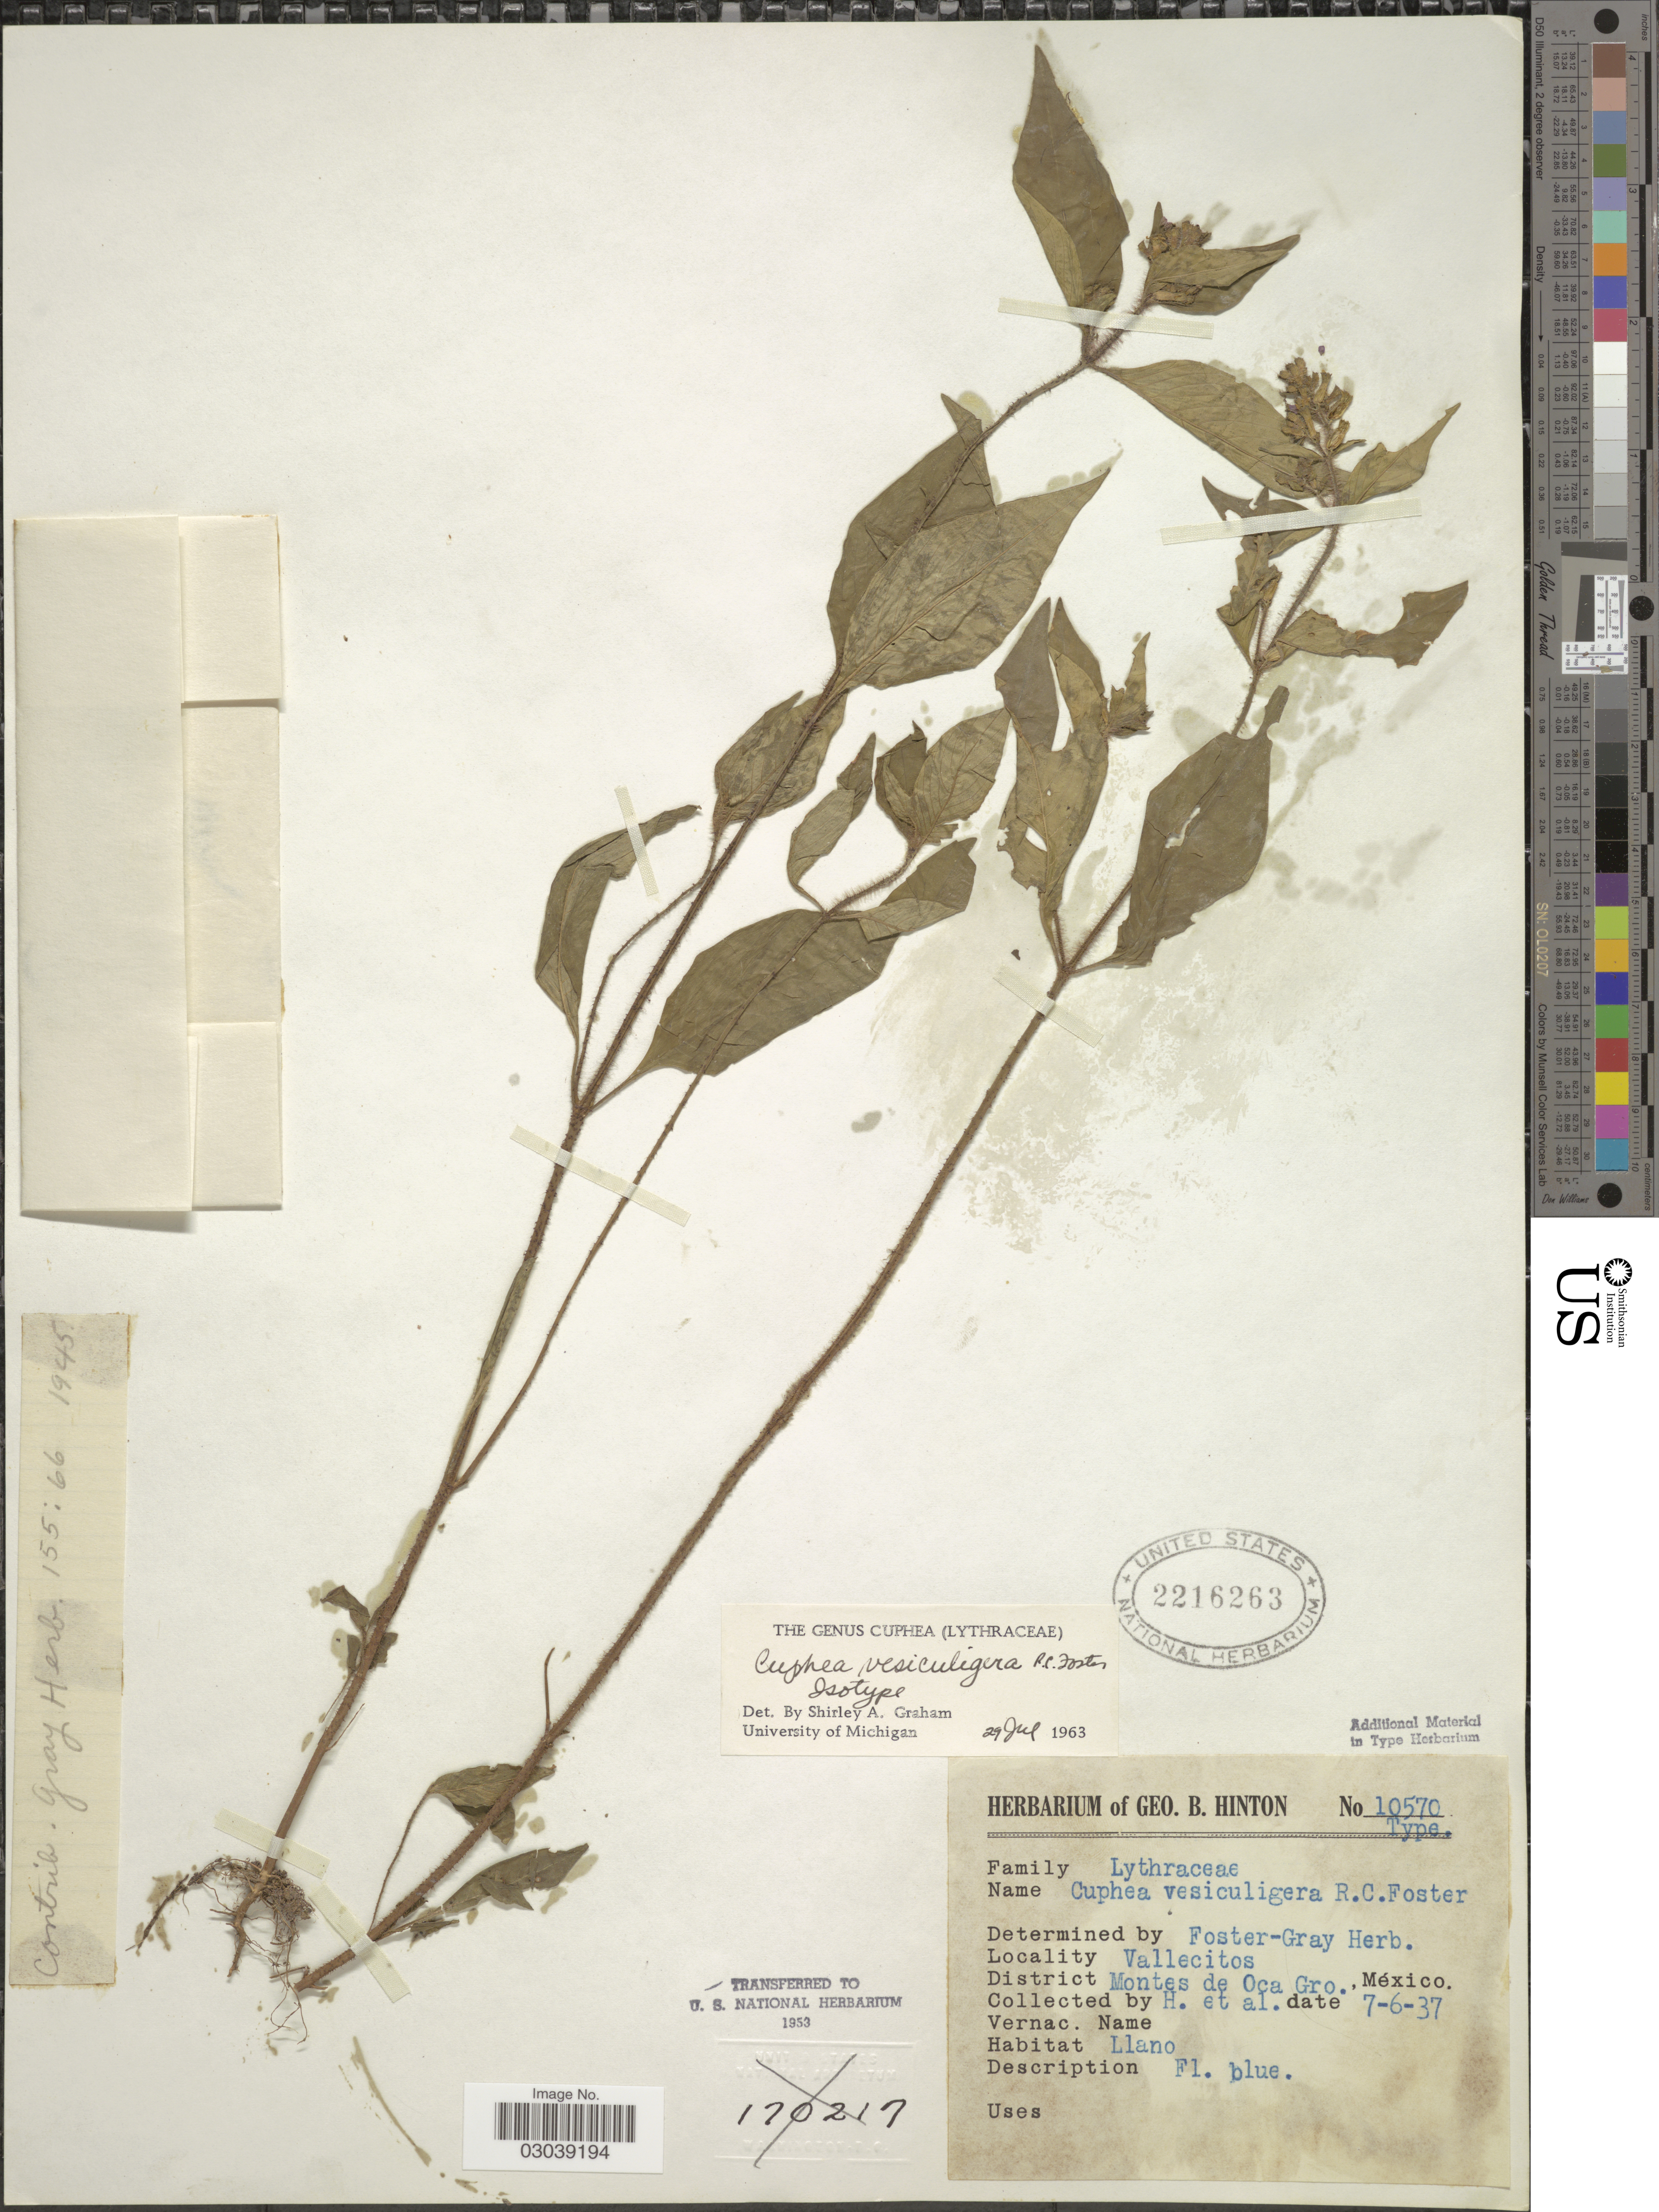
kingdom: Plantae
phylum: Tracheophyta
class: Magnoliopsida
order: Myrtales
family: Lythraceae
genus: Cuphea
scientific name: Cuphea vesiculigera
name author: R.C. Foster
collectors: G. B. Hinton & et al.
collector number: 10570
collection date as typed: Transcribed d/m/y: 7/6/37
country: Mexico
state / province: Guerrero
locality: Vallecitos. District Montes de Oca.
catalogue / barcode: US 2216263